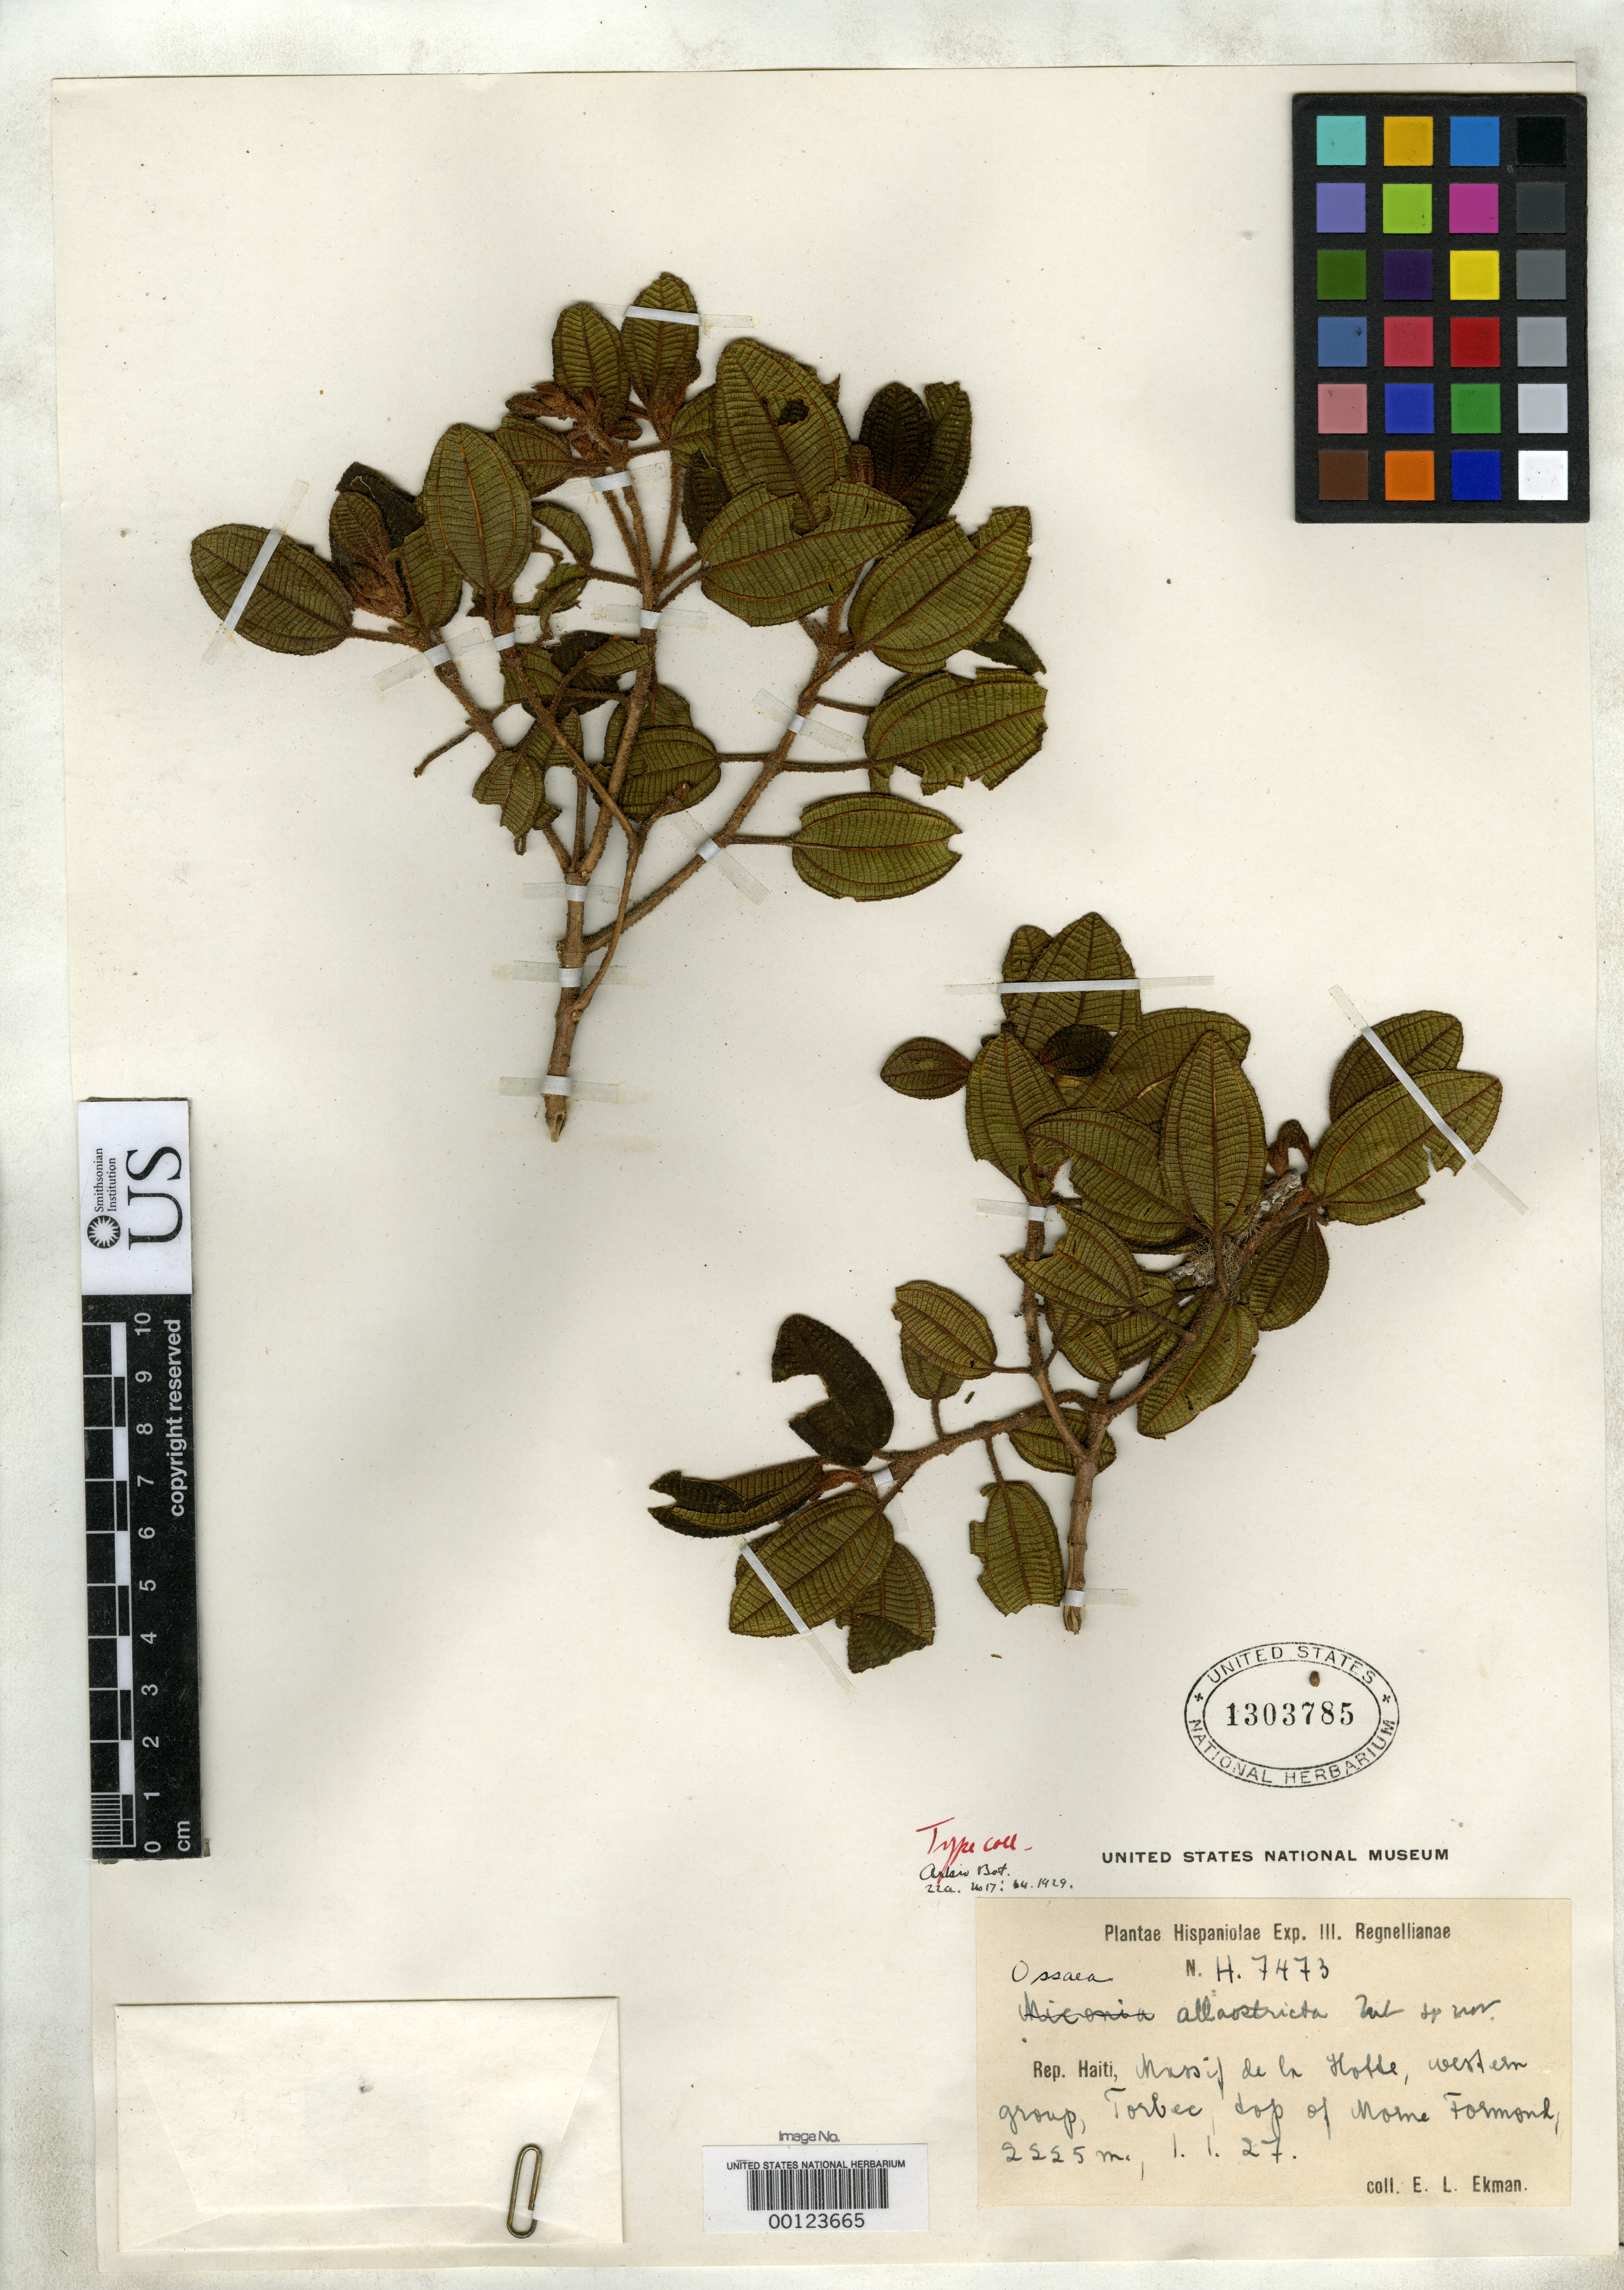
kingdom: Plantae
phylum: Tracheophyta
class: Magnoliopsida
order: Myrtales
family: Melastomataceae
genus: Ossaea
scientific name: Ossaea alloeotricha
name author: Urb.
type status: Isotype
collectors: E. L. Ekman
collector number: H 7473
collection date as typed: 01 Jan 1927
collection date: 1927-01-01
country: Haiti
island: Hispaniola Island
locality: Morne de La Hotte in parte Occidental prope Incacumine Morne Formon.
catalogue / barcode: US 1303785